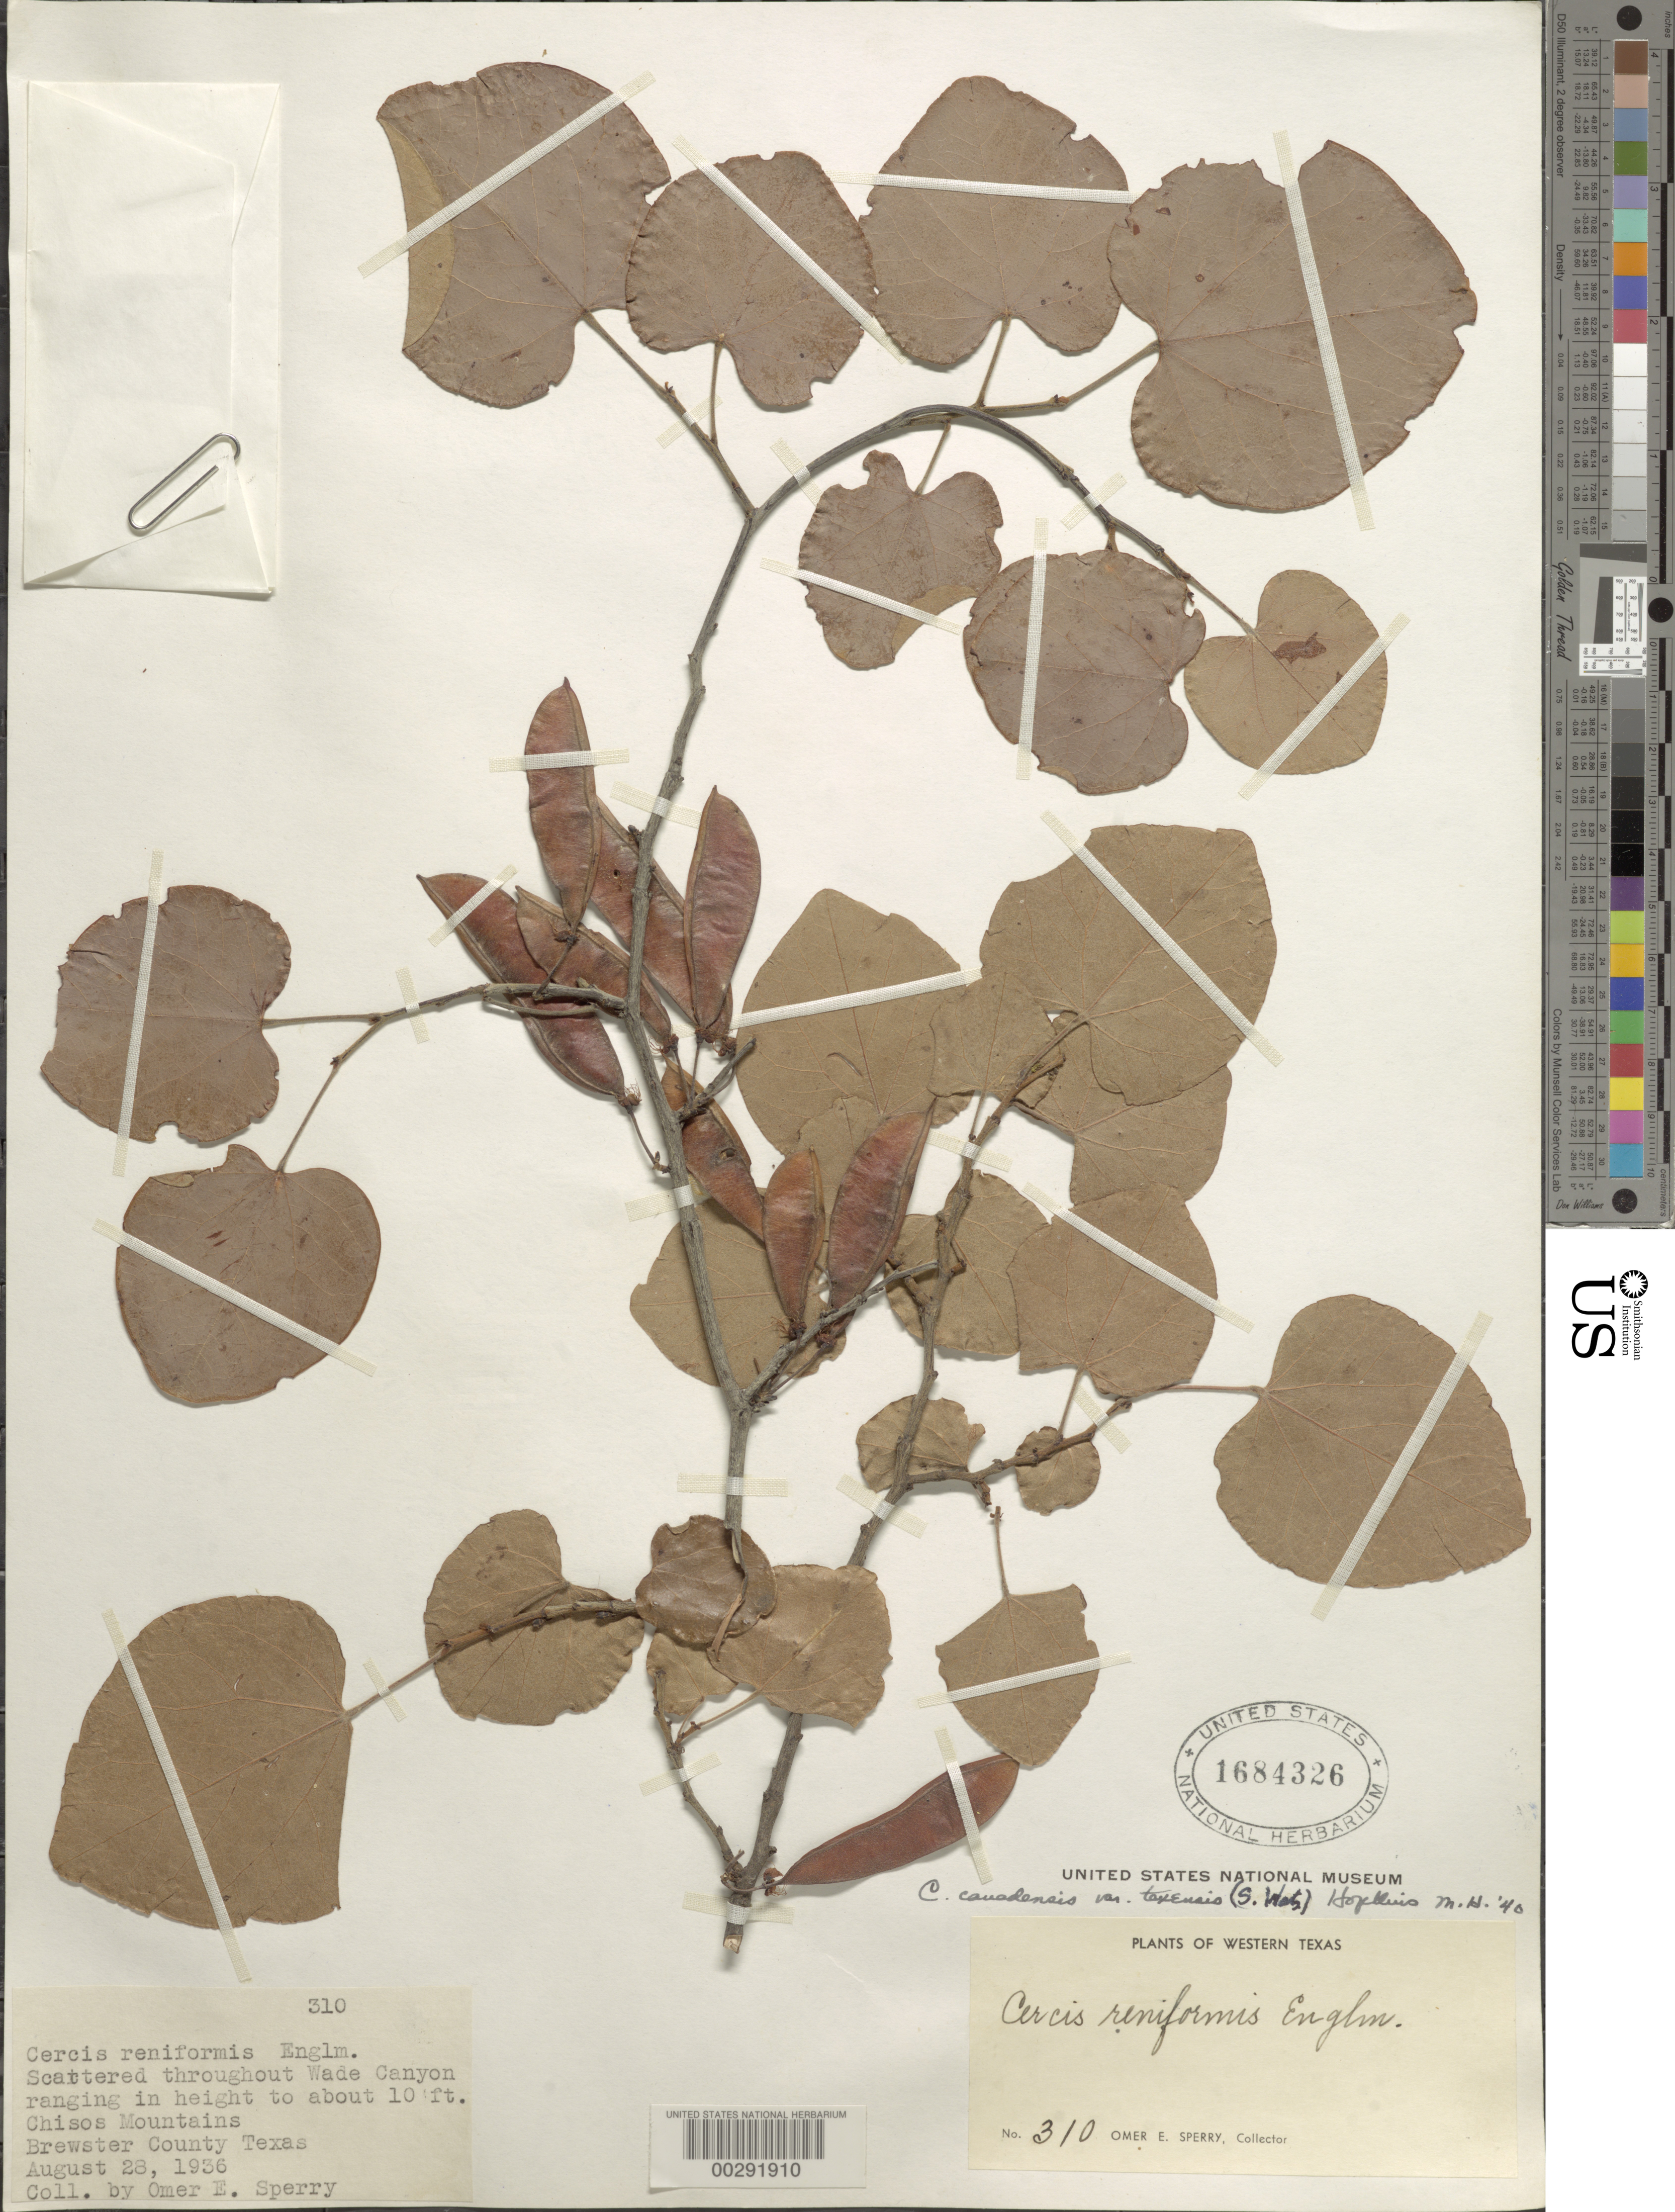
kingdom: Plantae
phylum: Tracheophyta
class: Magnoliopsida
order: Fabales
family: Fabaceae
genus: Cercis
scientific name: Cercis reniformis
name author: A. Gray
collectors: O. E. Sperry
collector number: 310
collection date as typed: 28 Aug 1936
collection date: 1936-08-28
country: United States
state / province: Texas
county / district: Brewster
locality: Wade Canyon, Chisos mountains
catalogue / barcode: US 1684326